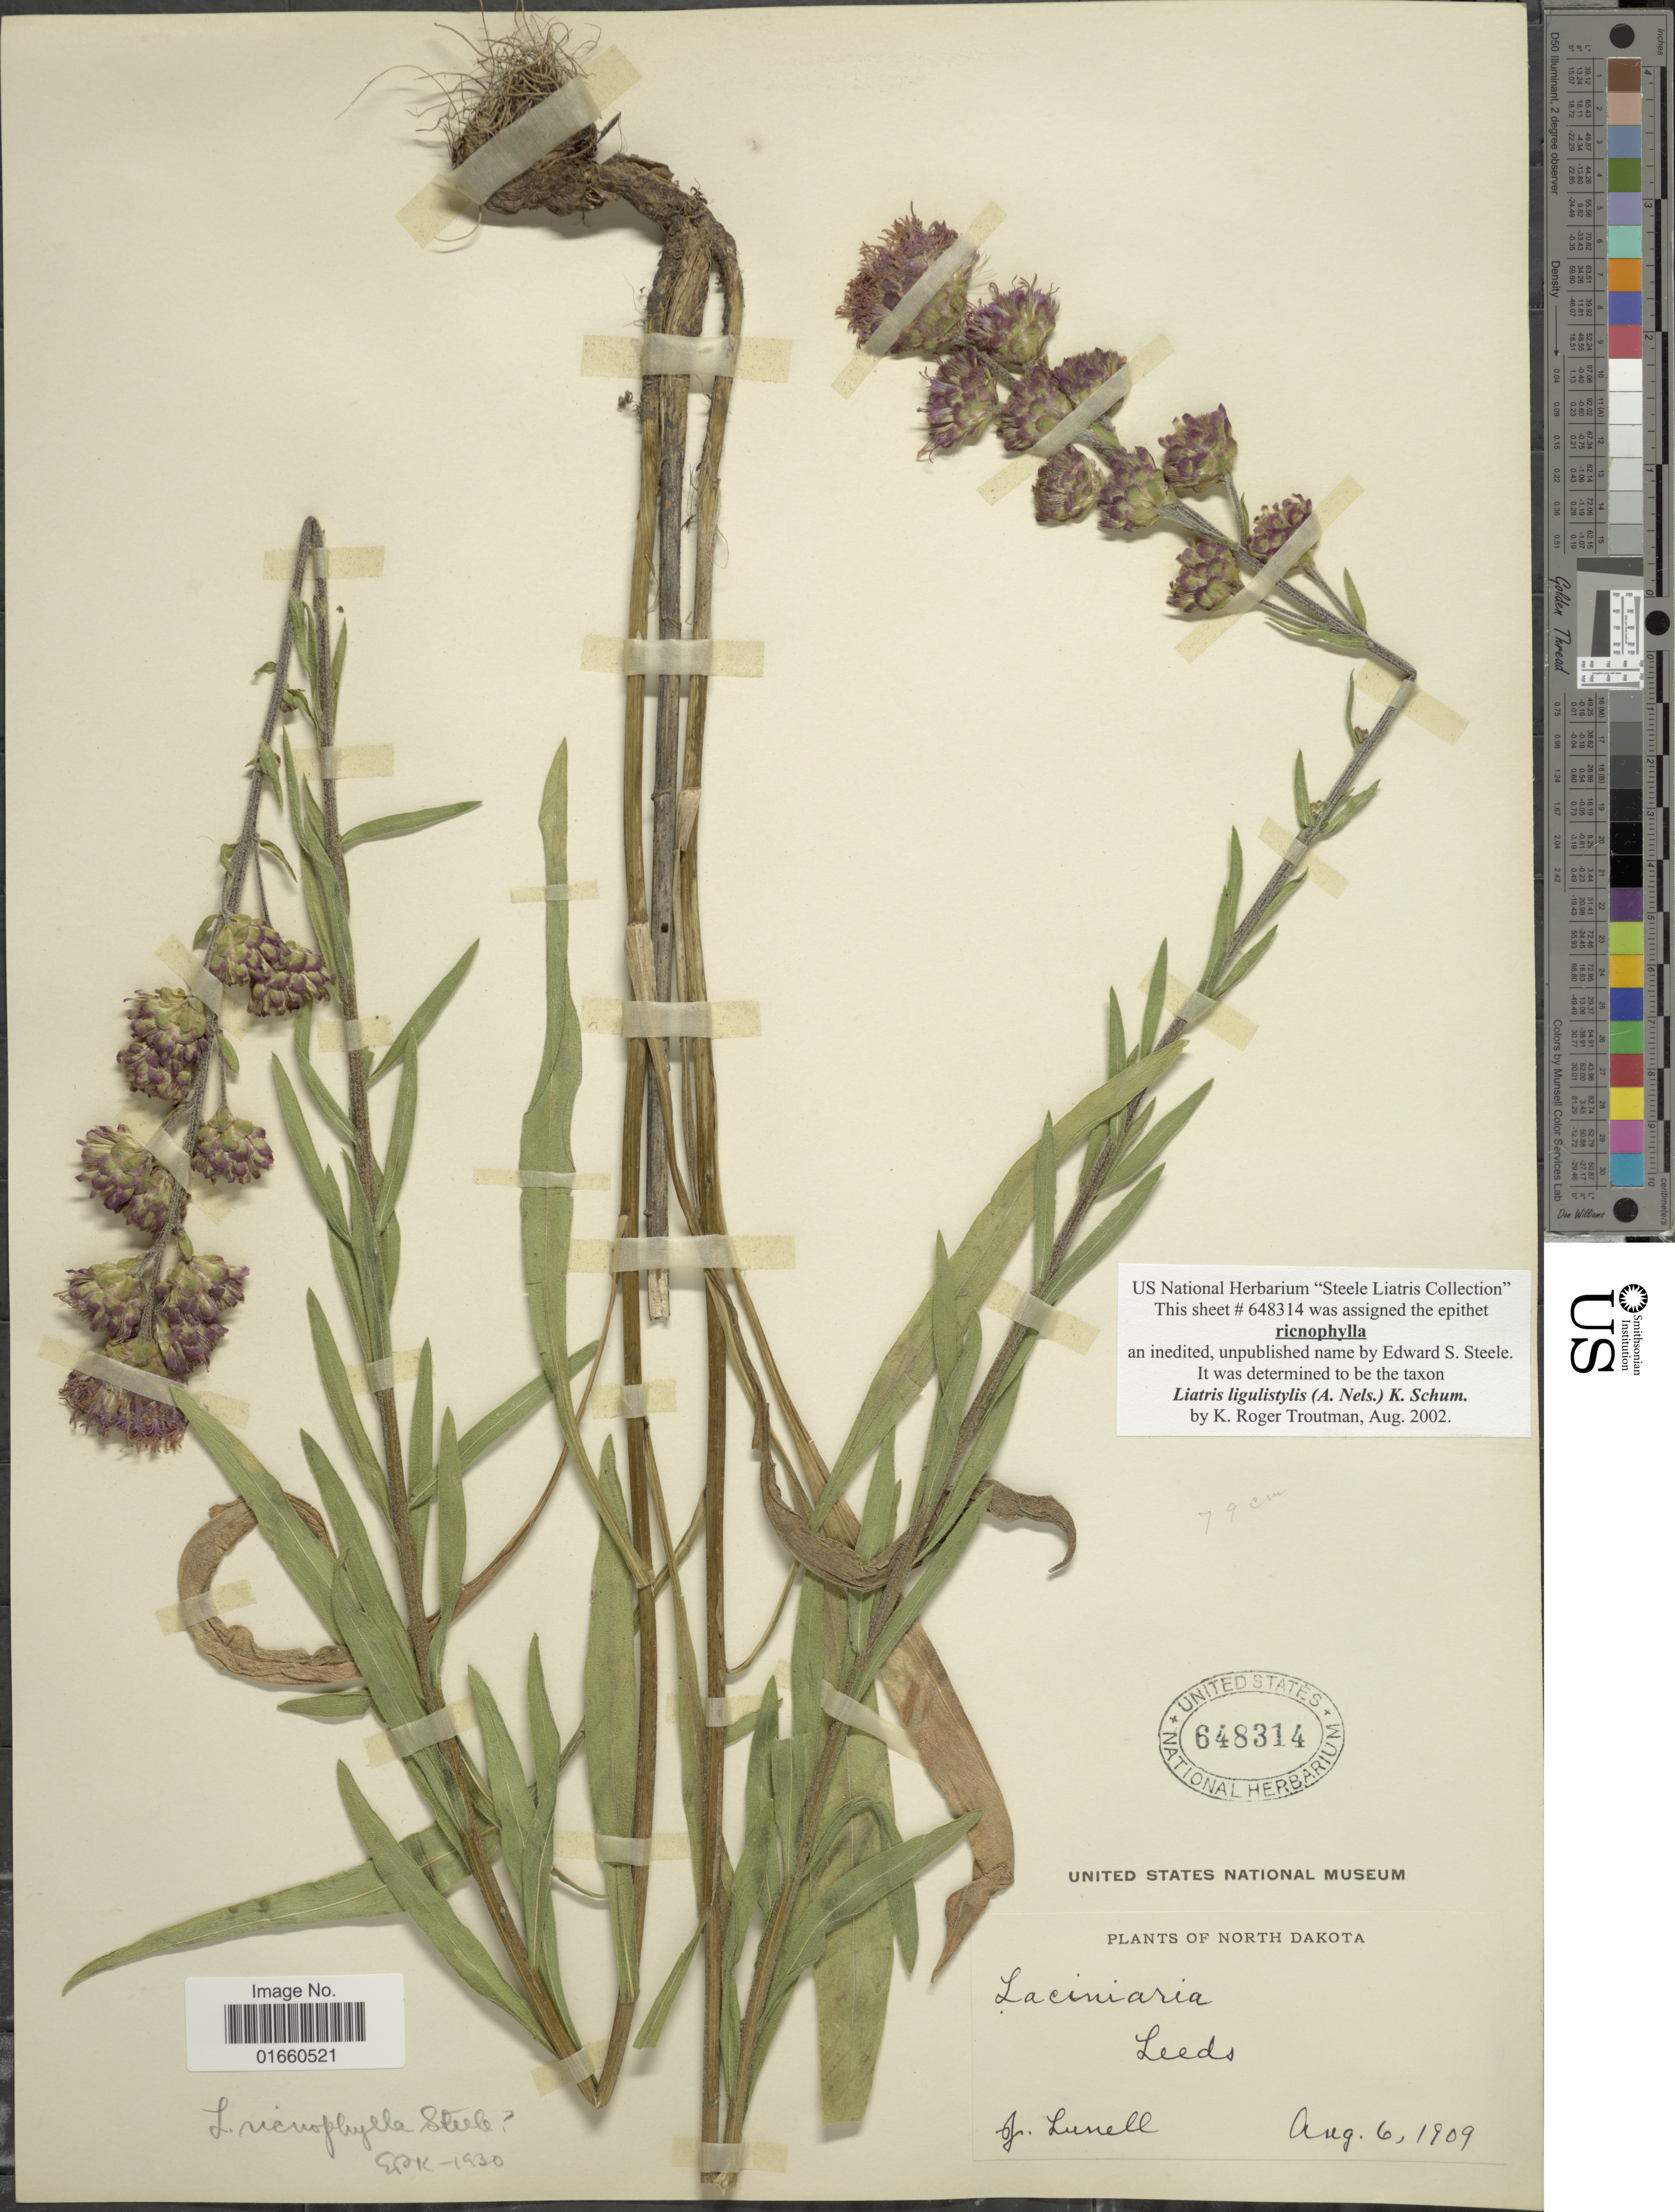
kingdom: Plantae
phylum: Tracheophyta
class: Magnoliopsida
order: Asterales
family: Asteraceae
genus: Liatris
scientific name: Liatris ligulistylis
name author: (A. Nelson) K. Schum.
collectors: J. Lunell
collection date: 1909-08-06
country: United States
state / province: North Dakota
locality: Leeds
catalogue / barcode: US 648314